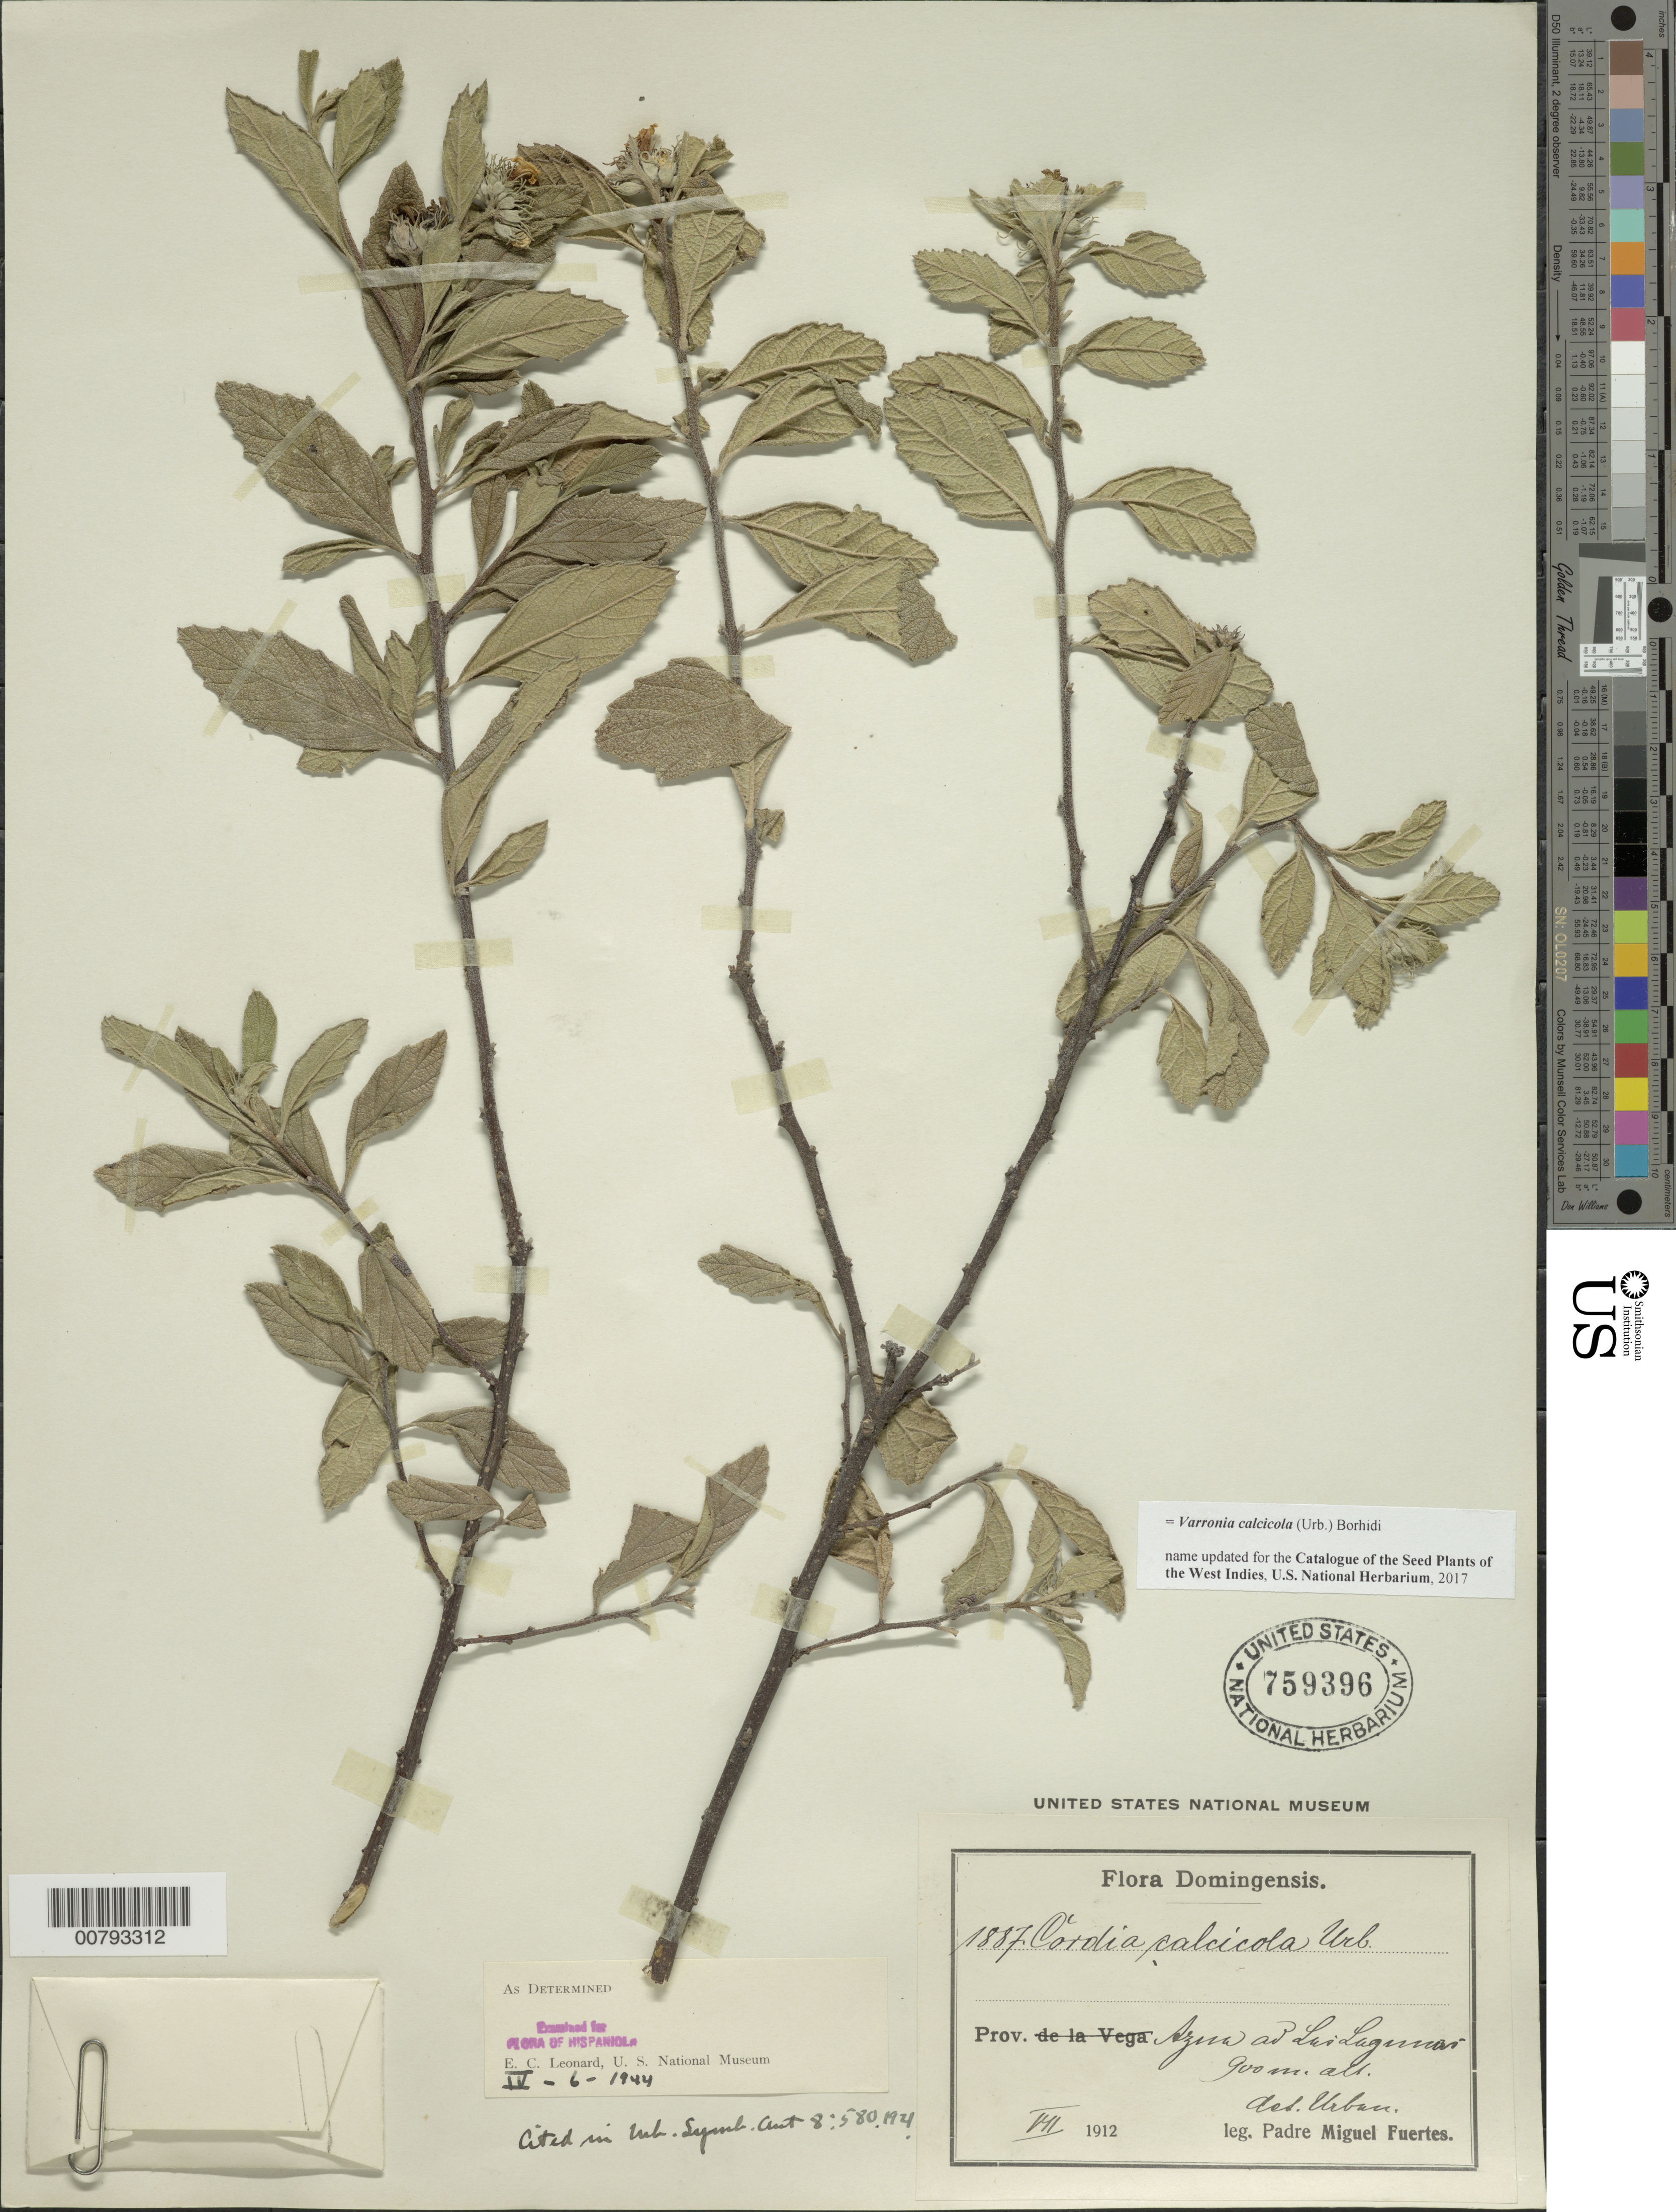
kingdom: Plantae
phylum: Tracheophyta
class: Magnoliopsida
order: Boraginales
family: Cordiaceae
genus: Varronia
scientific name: Varronia calcicola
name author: (Urb.) Borhidi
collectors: M. D. Fuertes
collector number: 1887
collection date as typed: Jul 1912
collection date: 1912-07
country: Dominican Republic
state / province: Azua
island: Hispaniola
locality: Las Lagunas.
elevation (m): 900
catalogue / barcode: US 759396